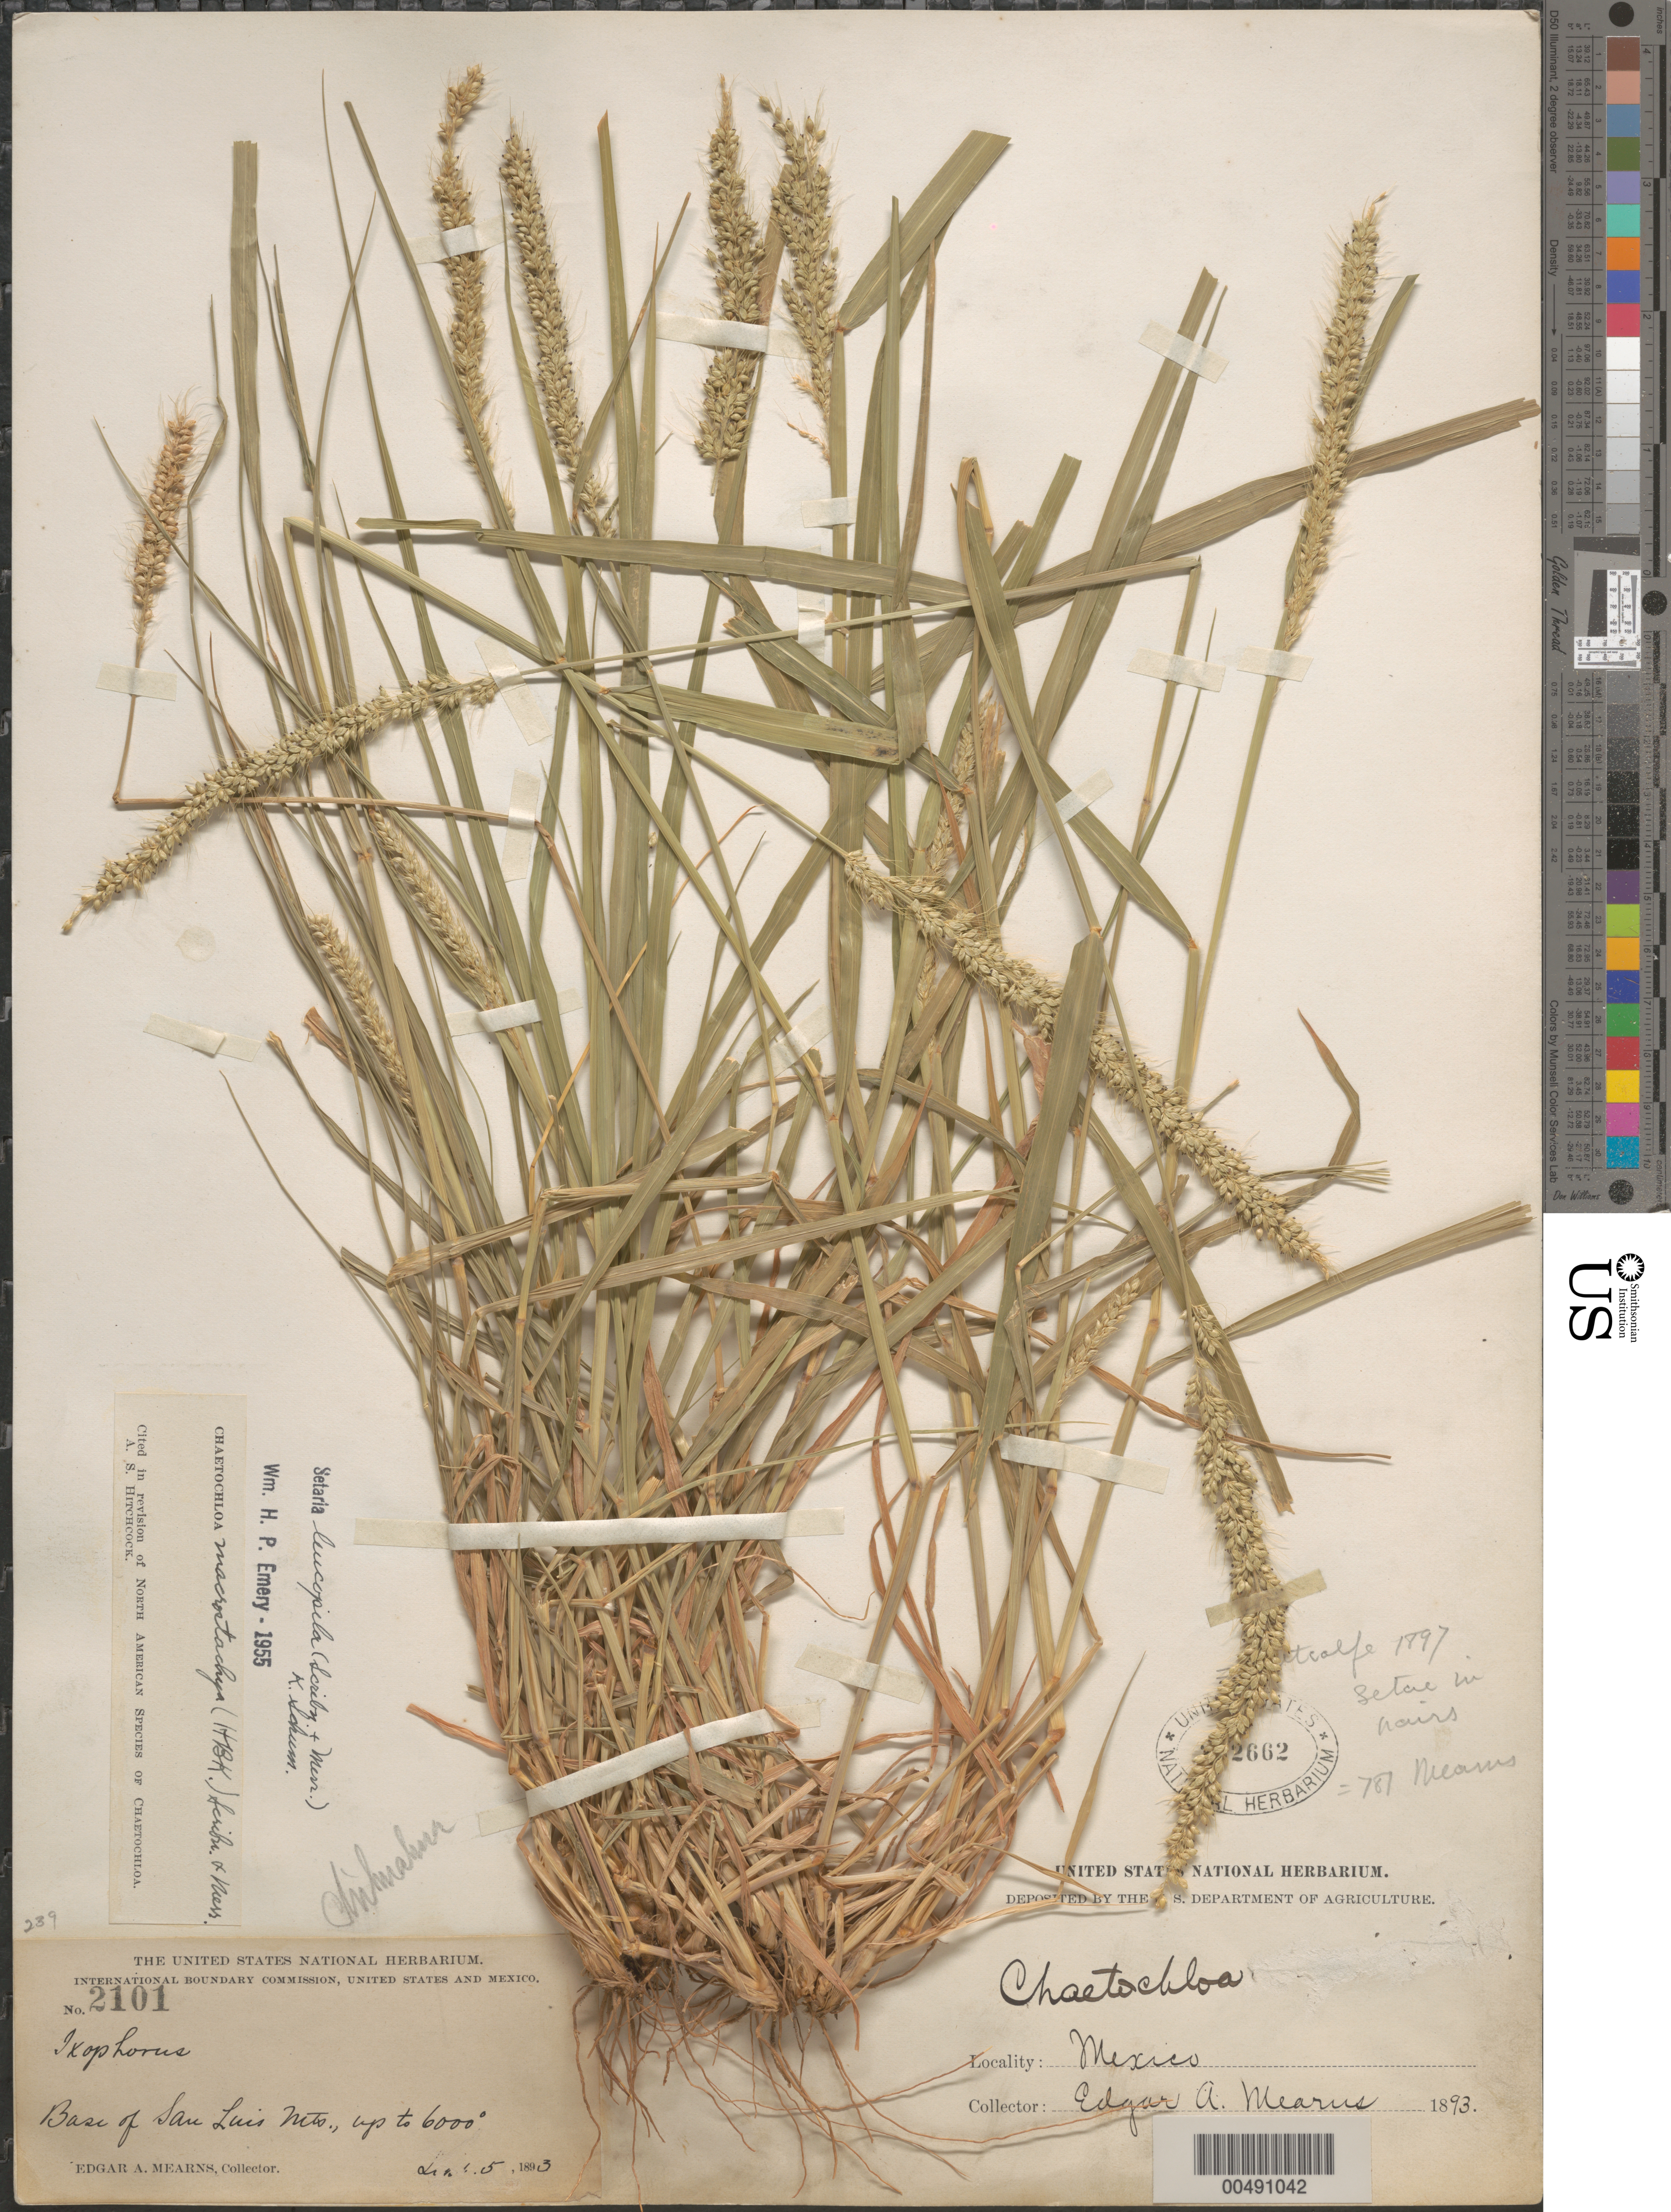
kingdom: Plantae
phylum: Tracheophyta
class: Liliopsida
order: Poales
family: Poaceae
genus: Setaria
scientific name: Setaria leucopila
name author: (Scribn. & Merr.) K. Schum.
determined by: Emery, W. H. P.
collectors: E. A. Mearns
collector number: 2101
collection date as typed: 5 Sep 1895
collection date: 1895-09-05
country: Mexico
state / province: Chihuahua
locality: Base of San Luis Mts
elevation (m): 1829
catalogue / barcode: US 232662